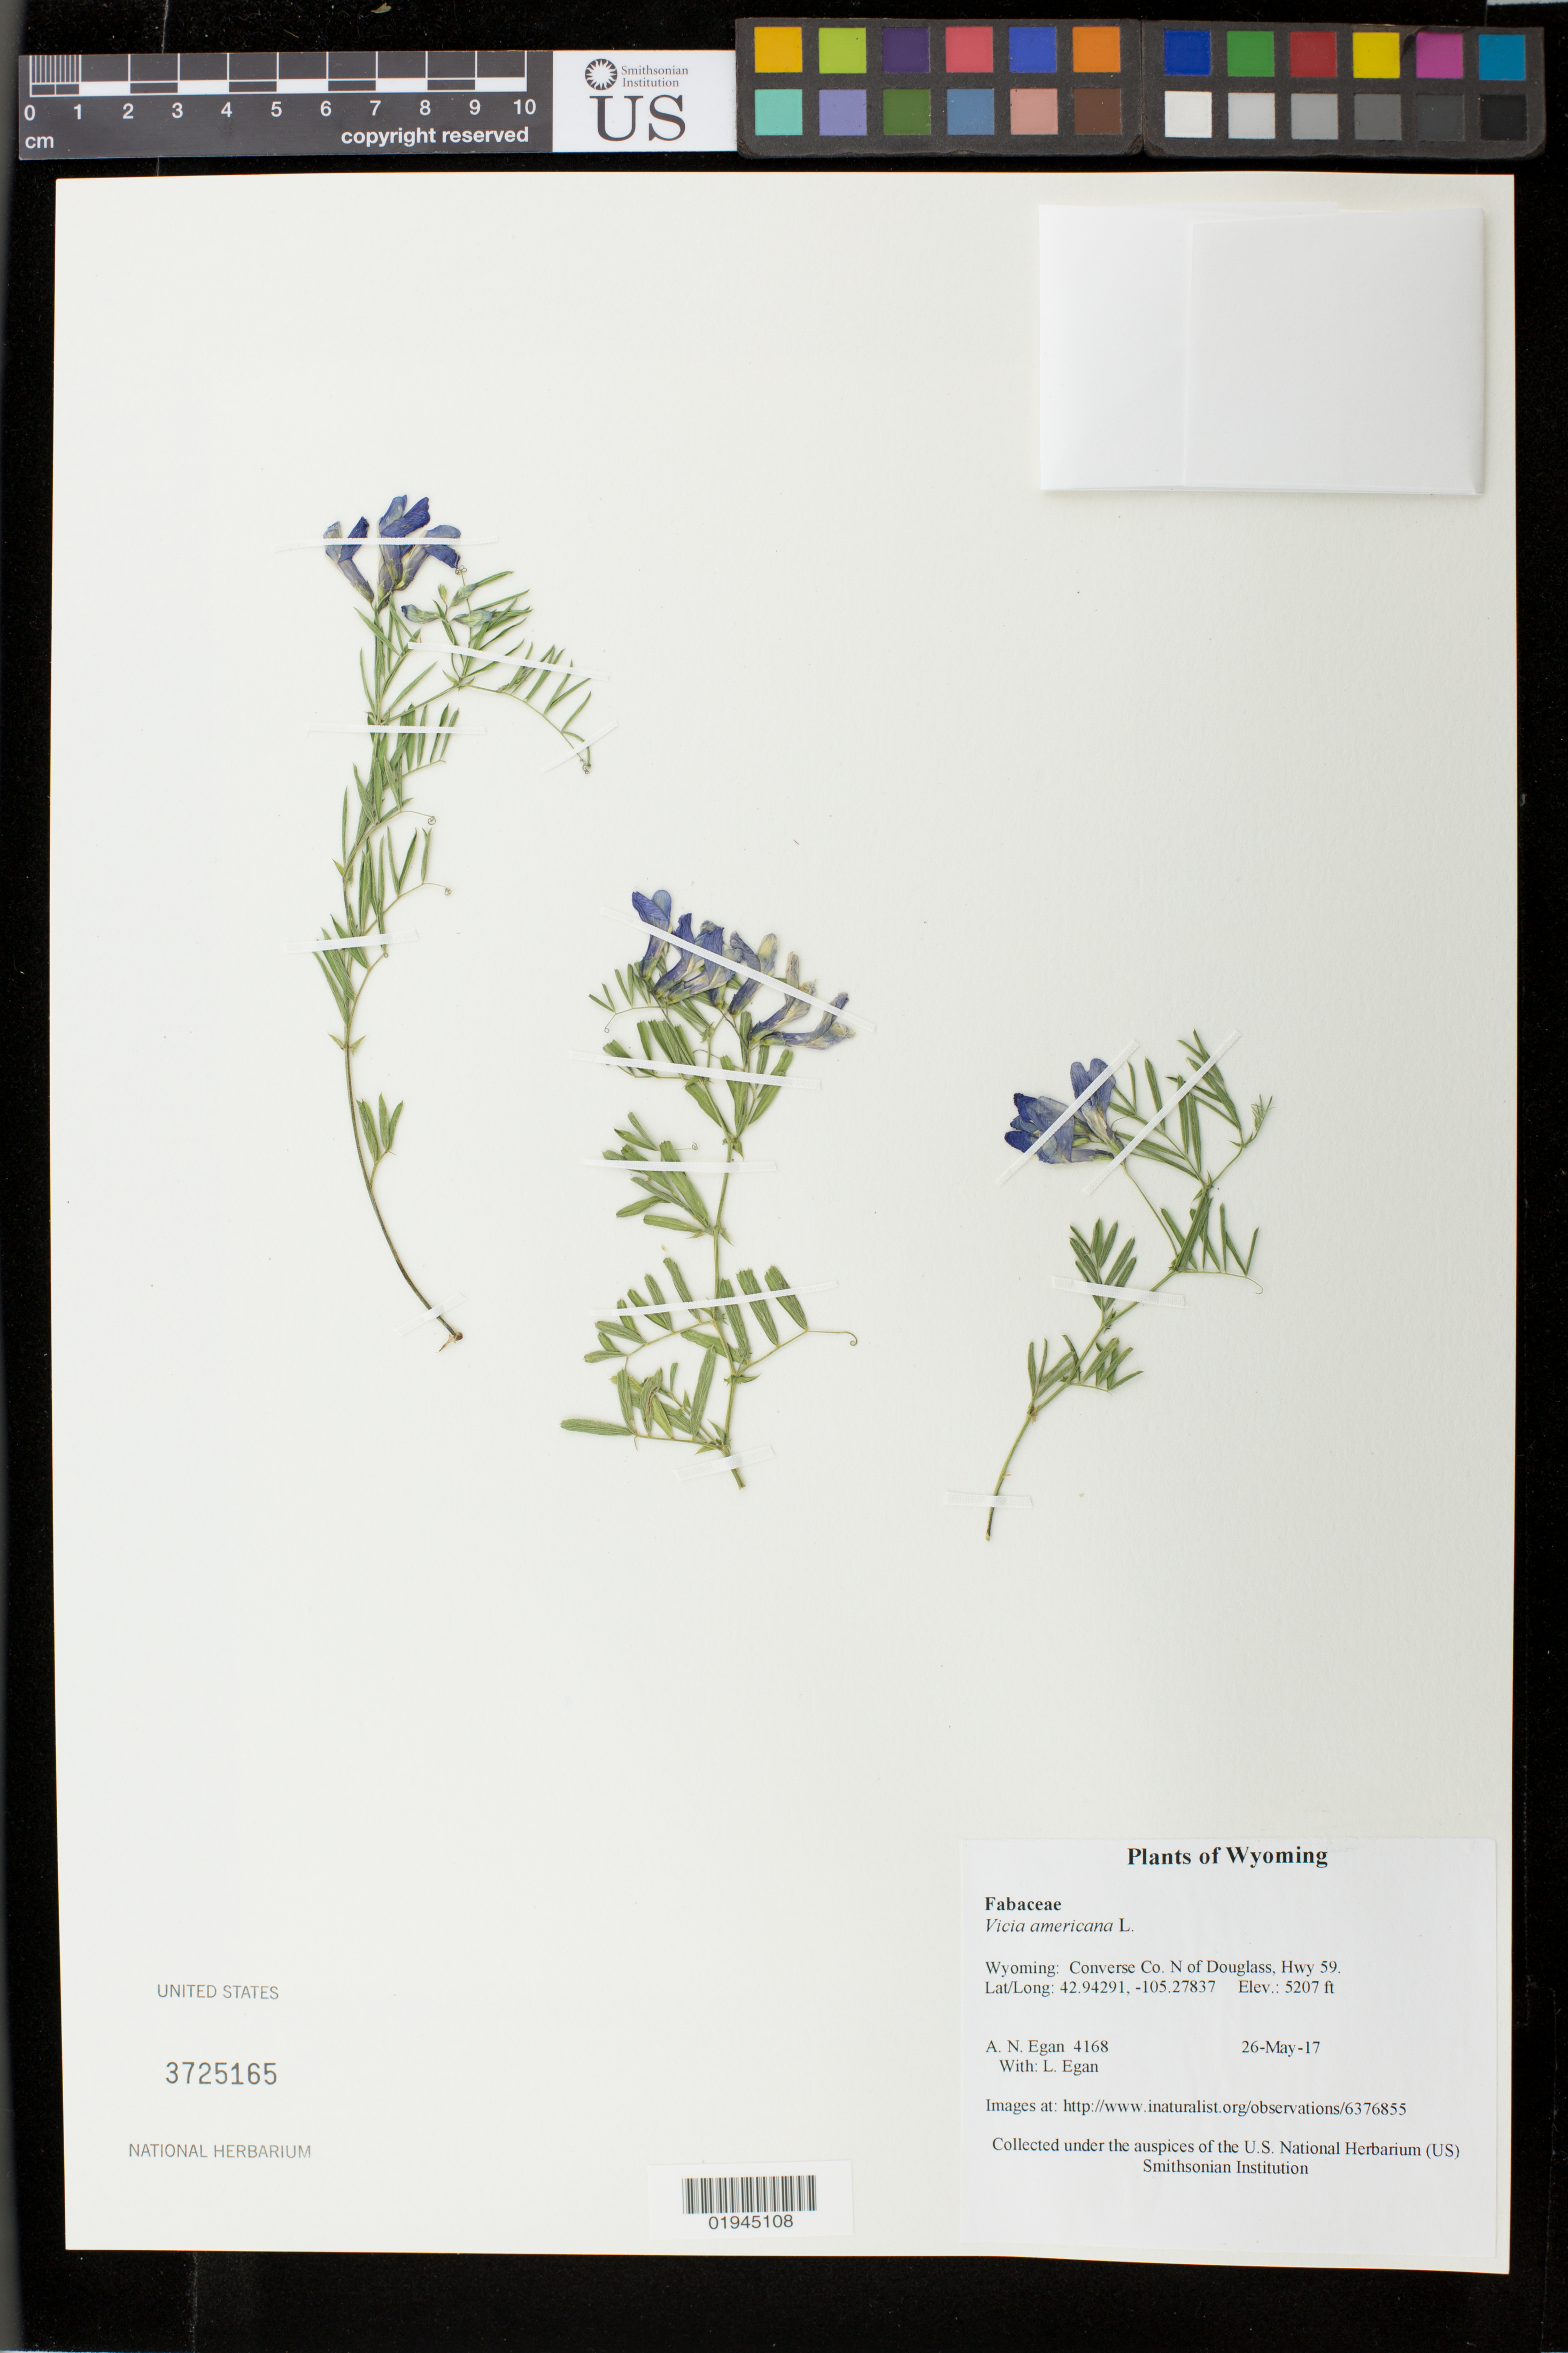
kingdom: Plantae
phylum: Tracheophyta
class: Magnoliopsida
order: Fabales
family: Fabaceae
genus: Vicia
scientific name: Vicia americana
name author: Muhl. ex Willd.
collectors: A. N. Egan & L. Egan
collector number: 4168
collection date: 2017-05-26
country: United States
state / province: Wyoming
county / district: Converse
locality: N of Douglass, Hwy 59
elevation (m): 1587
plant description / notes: http://www.inaturalist.org/observations/6376855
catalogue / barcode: US 3725165